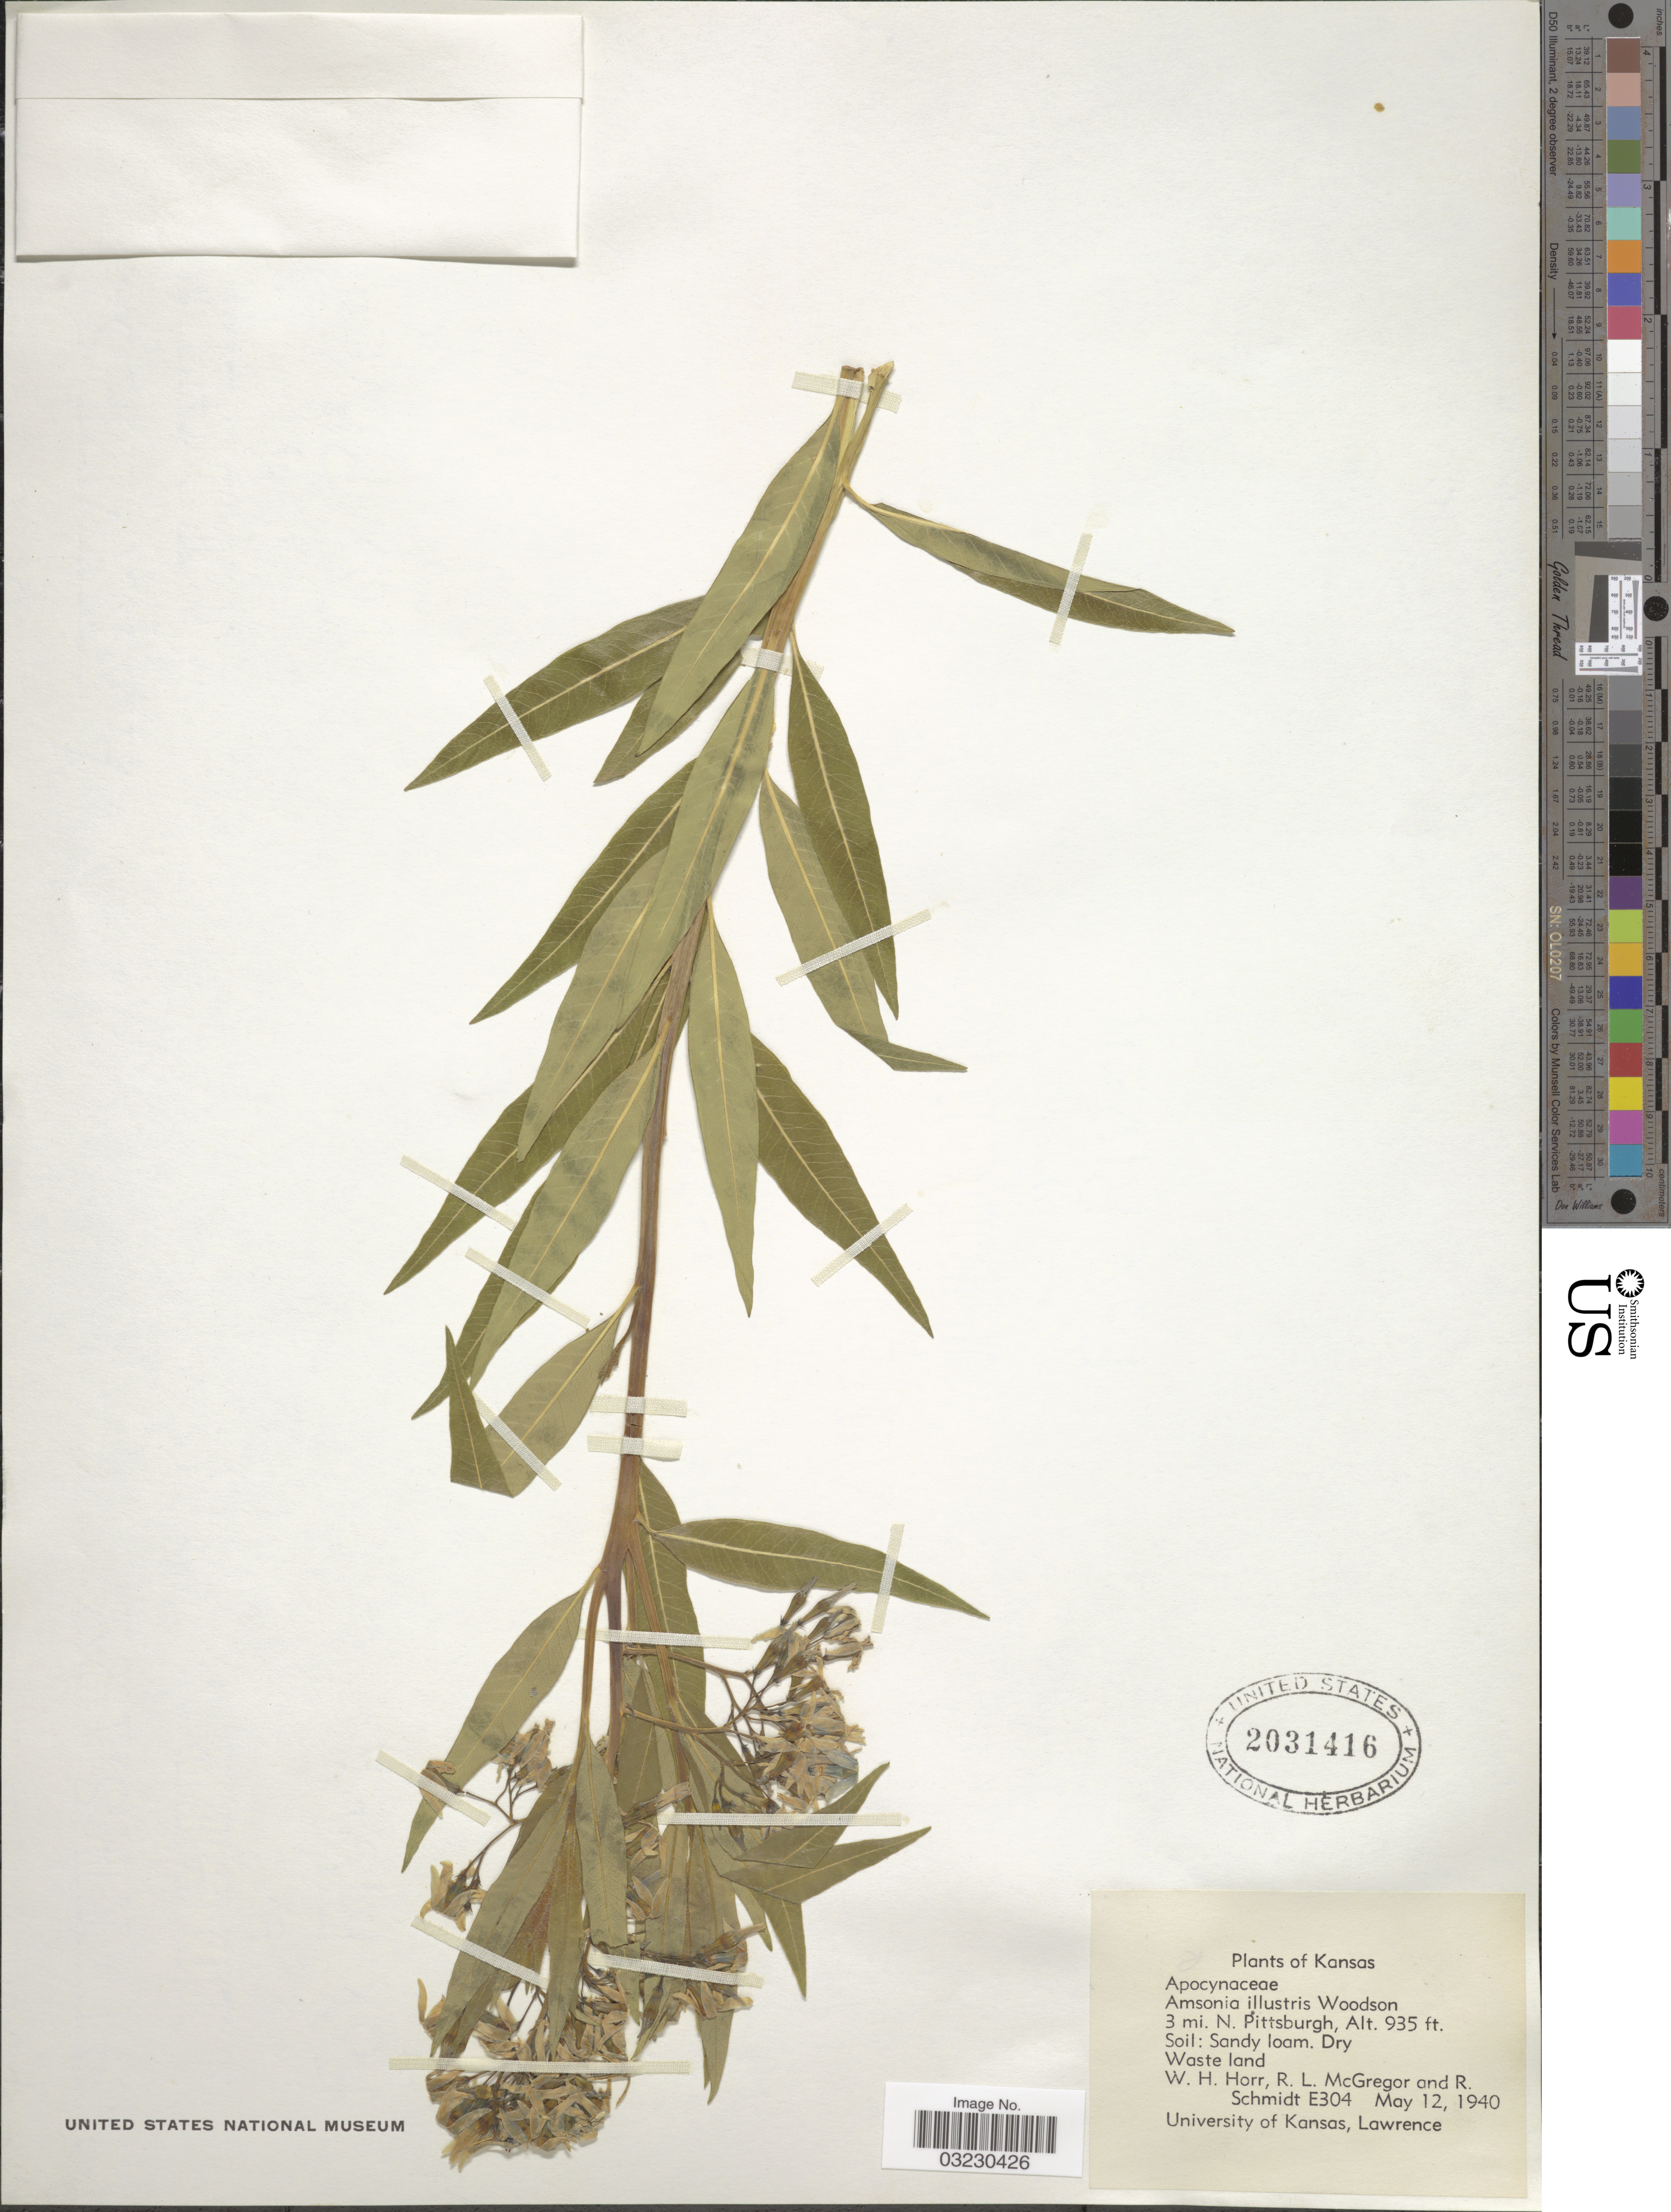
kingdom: Plantae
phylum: Tracheophyta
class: Magnoliopsida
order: Gentianales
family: Apocynaceae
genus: Amsonia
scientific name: Amsonia illustris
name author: Woodson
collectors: W. H. Horr, R. McGregor & R. Schmidt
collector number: E304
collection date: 1940-05-12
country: United States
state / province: Kansas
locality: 3 mi. N. Pittsburgh.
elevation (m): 285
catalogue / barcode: US 2031416